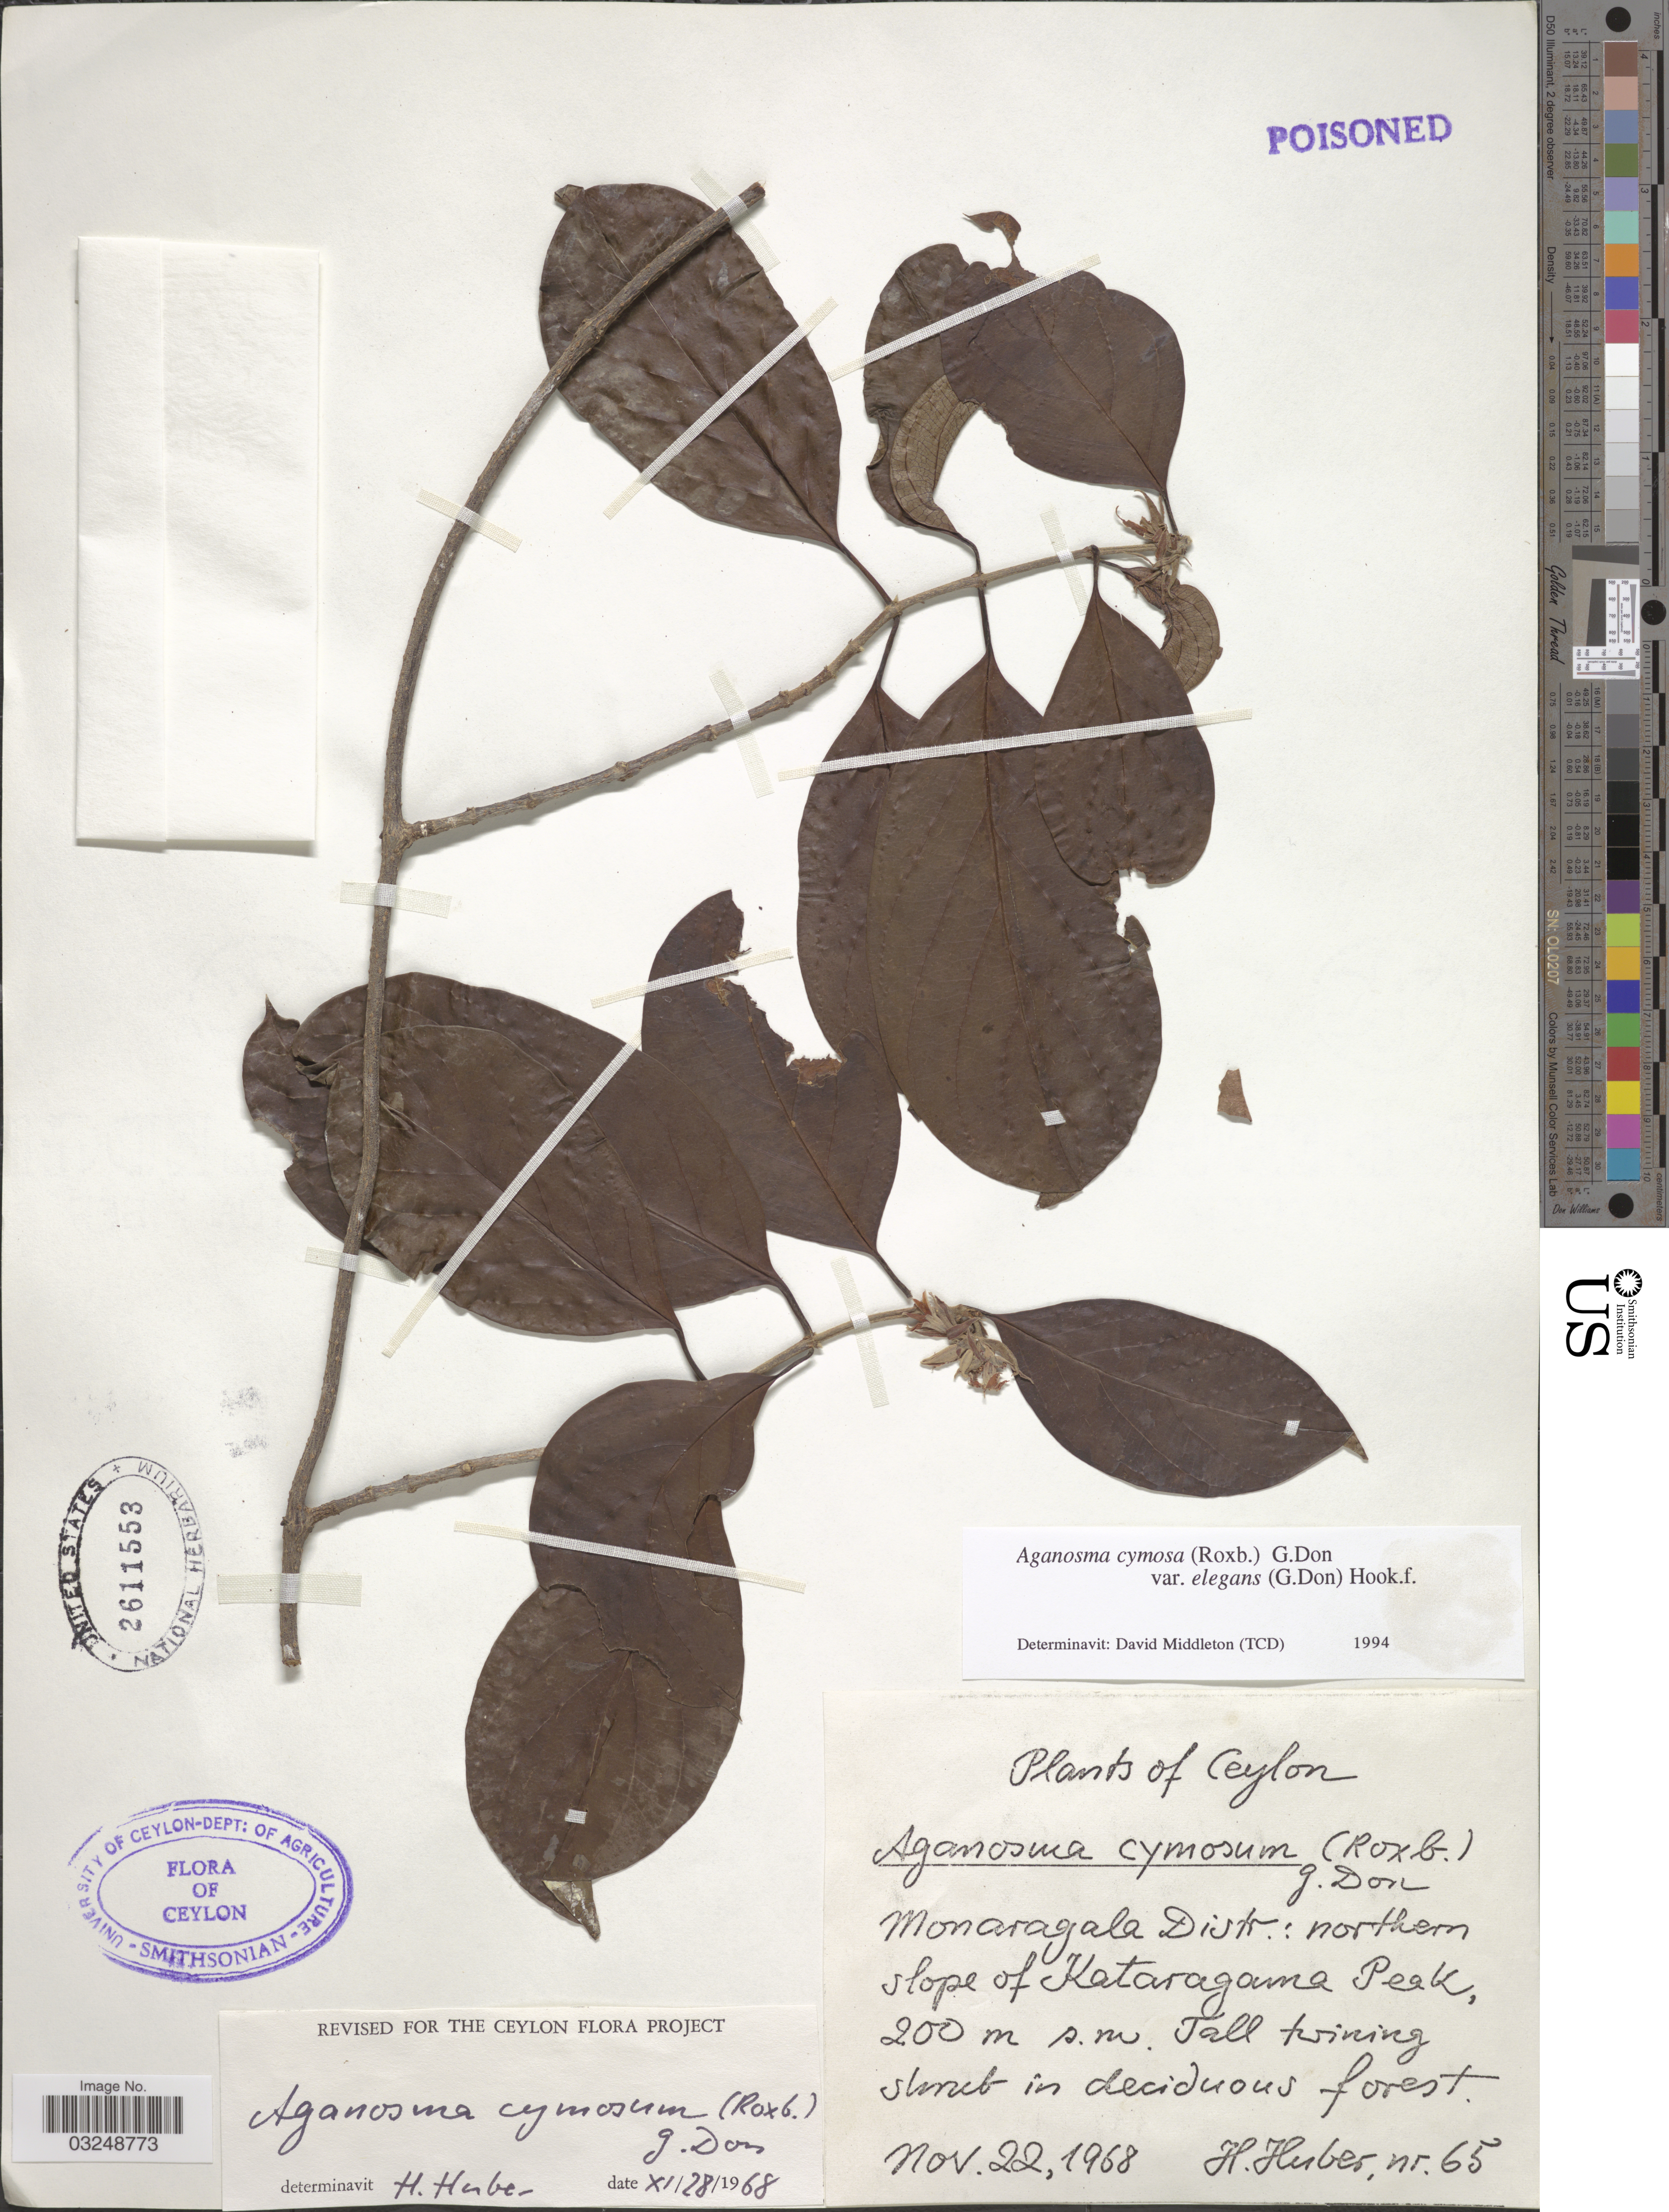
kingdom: Plantae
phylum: Tracheophyta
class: Magnoliopsida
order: Gentianales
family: Apocynaceae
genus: Aganosma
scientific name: Aganosma cymosa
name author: (Roxb.) G. Don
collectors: H. Huber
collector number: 65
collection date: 1968-11-22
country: Sri Lanka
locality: Ceylon, Monaragala Distr.: northern slope of Kataragama Peak.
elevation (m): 200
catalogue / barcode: US 2611553